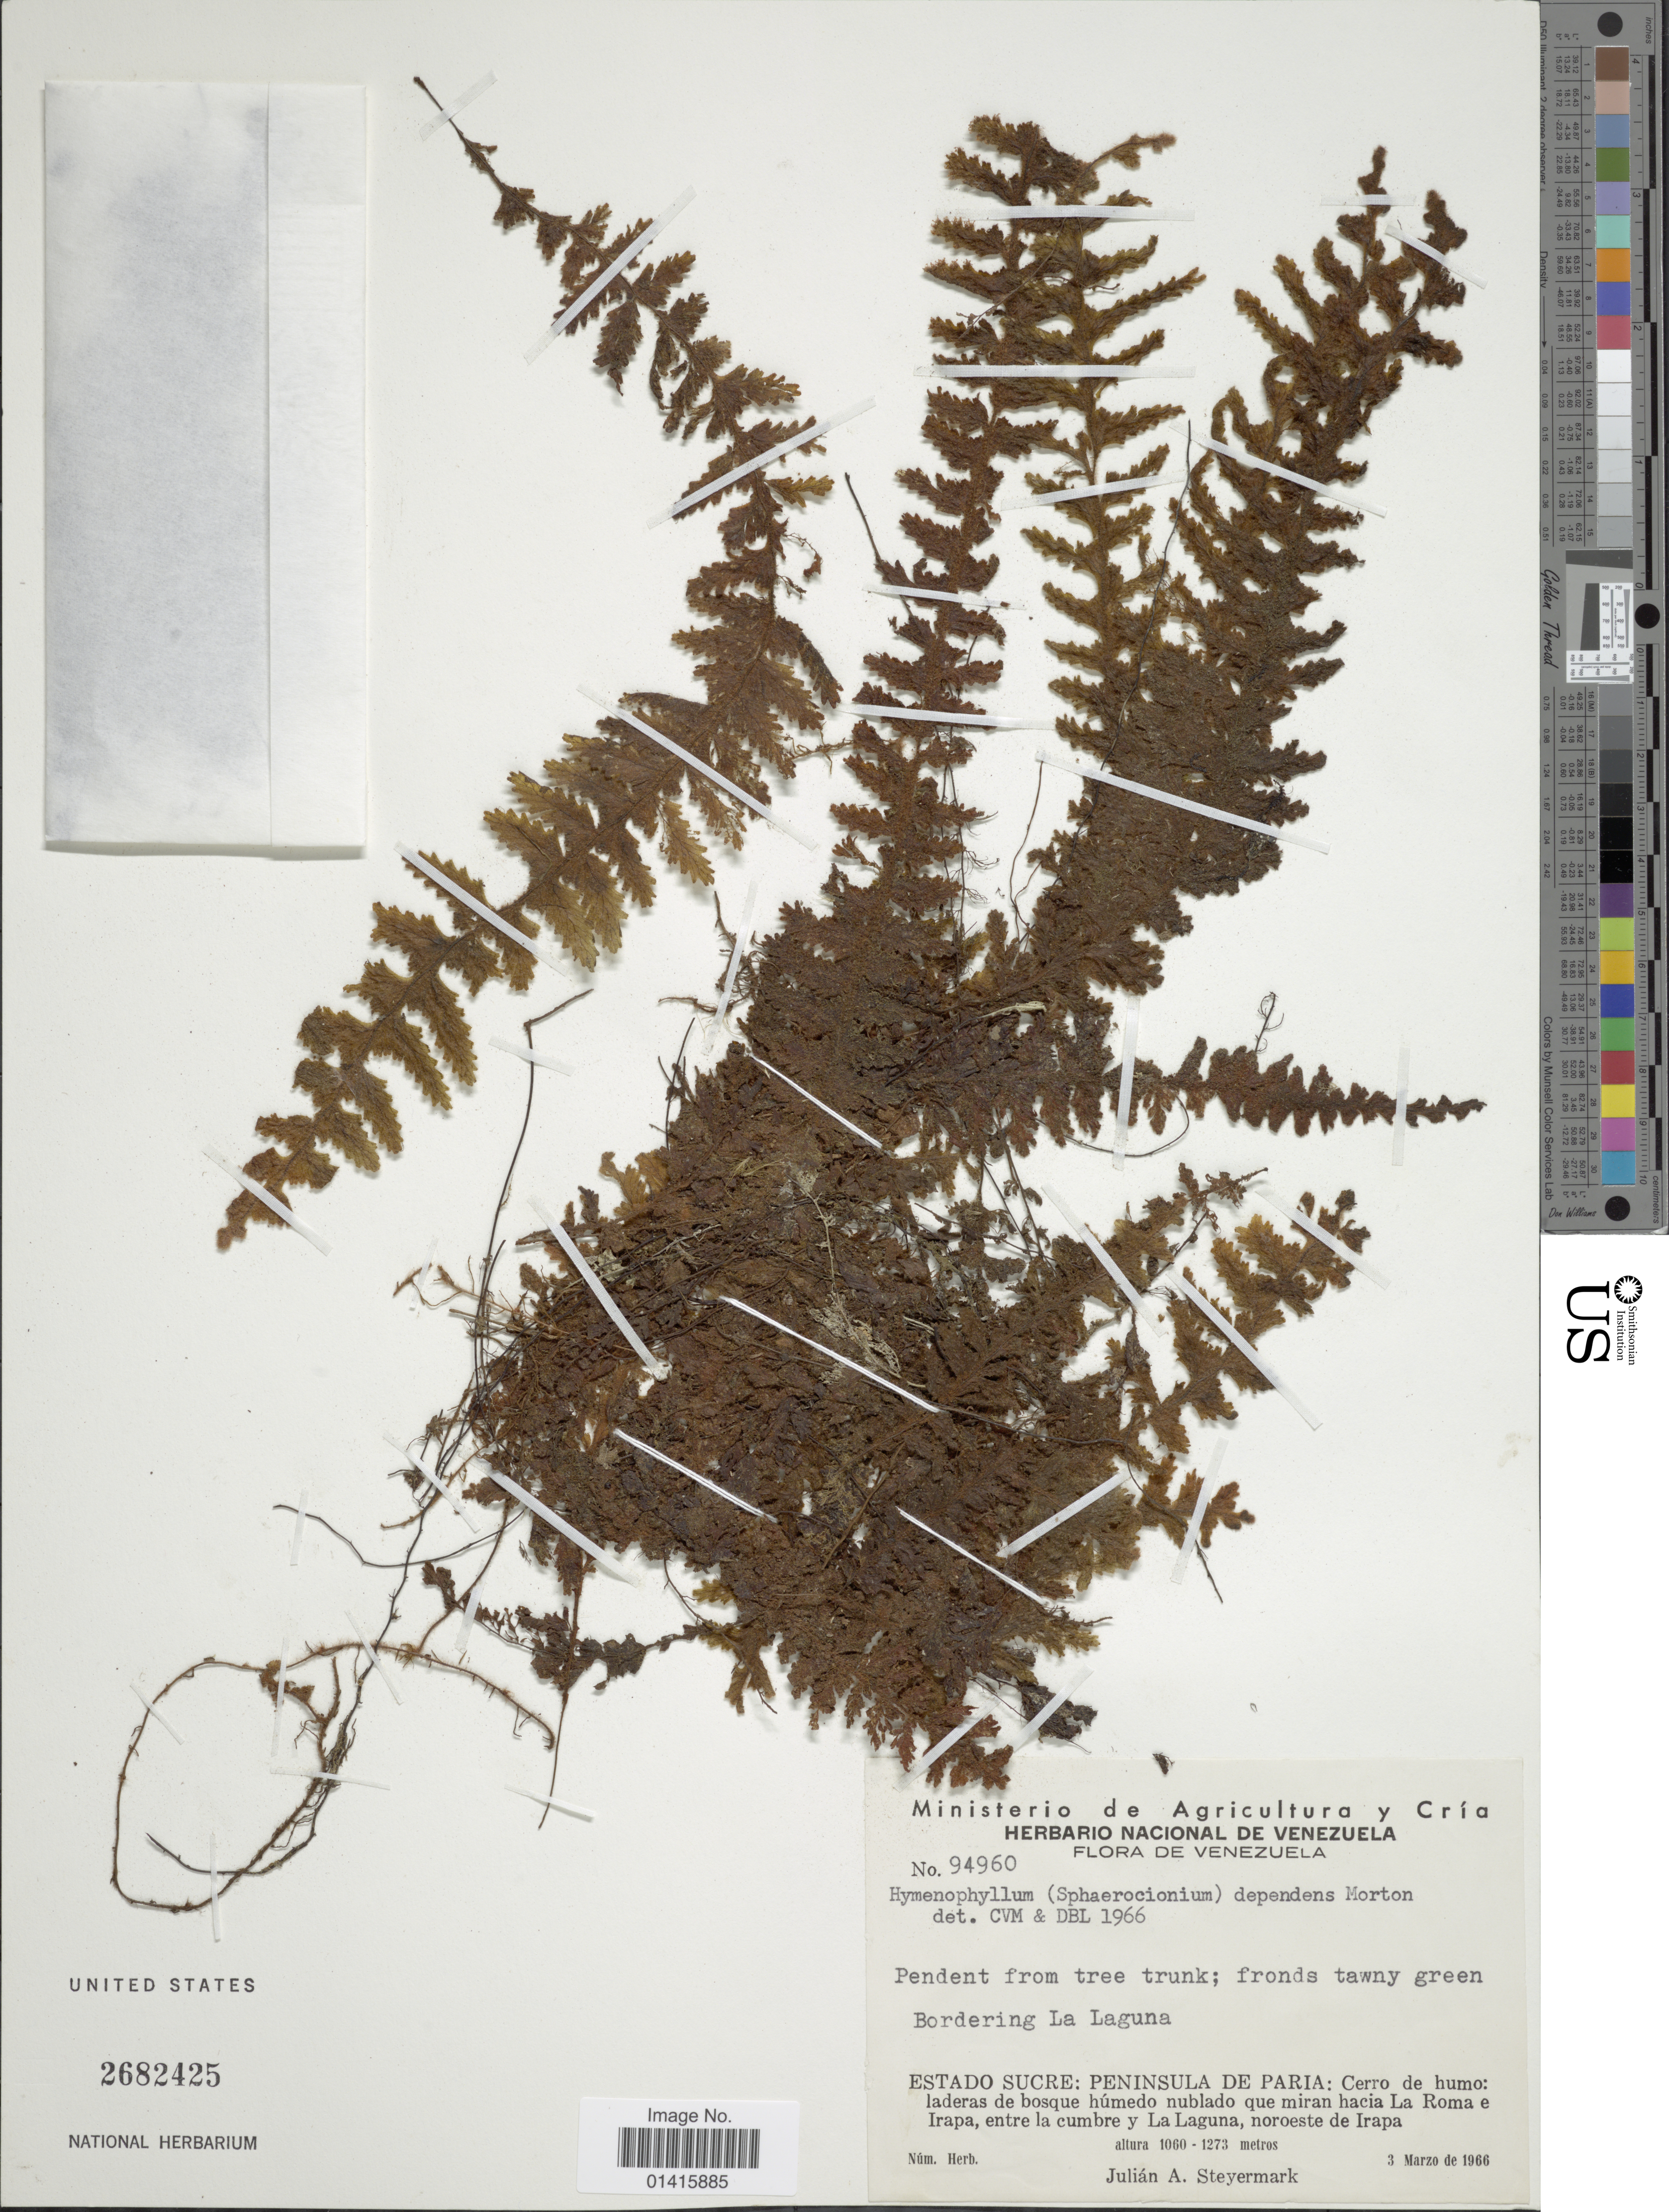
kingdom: Plantae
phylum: Tracheophyta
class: Polypodiopsida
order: Hymenophyllales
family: Hymenophyllaceae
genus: Hymenophyllum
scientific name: Hymenophyllum dependens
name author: C.V. Morton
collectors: J. Steyermark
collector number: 94960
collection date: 1966-03-03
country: Venezuela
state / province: Sucre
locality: Estado Sucre: peninsula de paria: Cerro de humo: laderas de bosque húmedo nublado que miran hacia La Roma e Irapa, entre la cumbre y La Laguna. noroeste de Irapa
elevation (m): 1060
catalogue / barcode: US 2682425